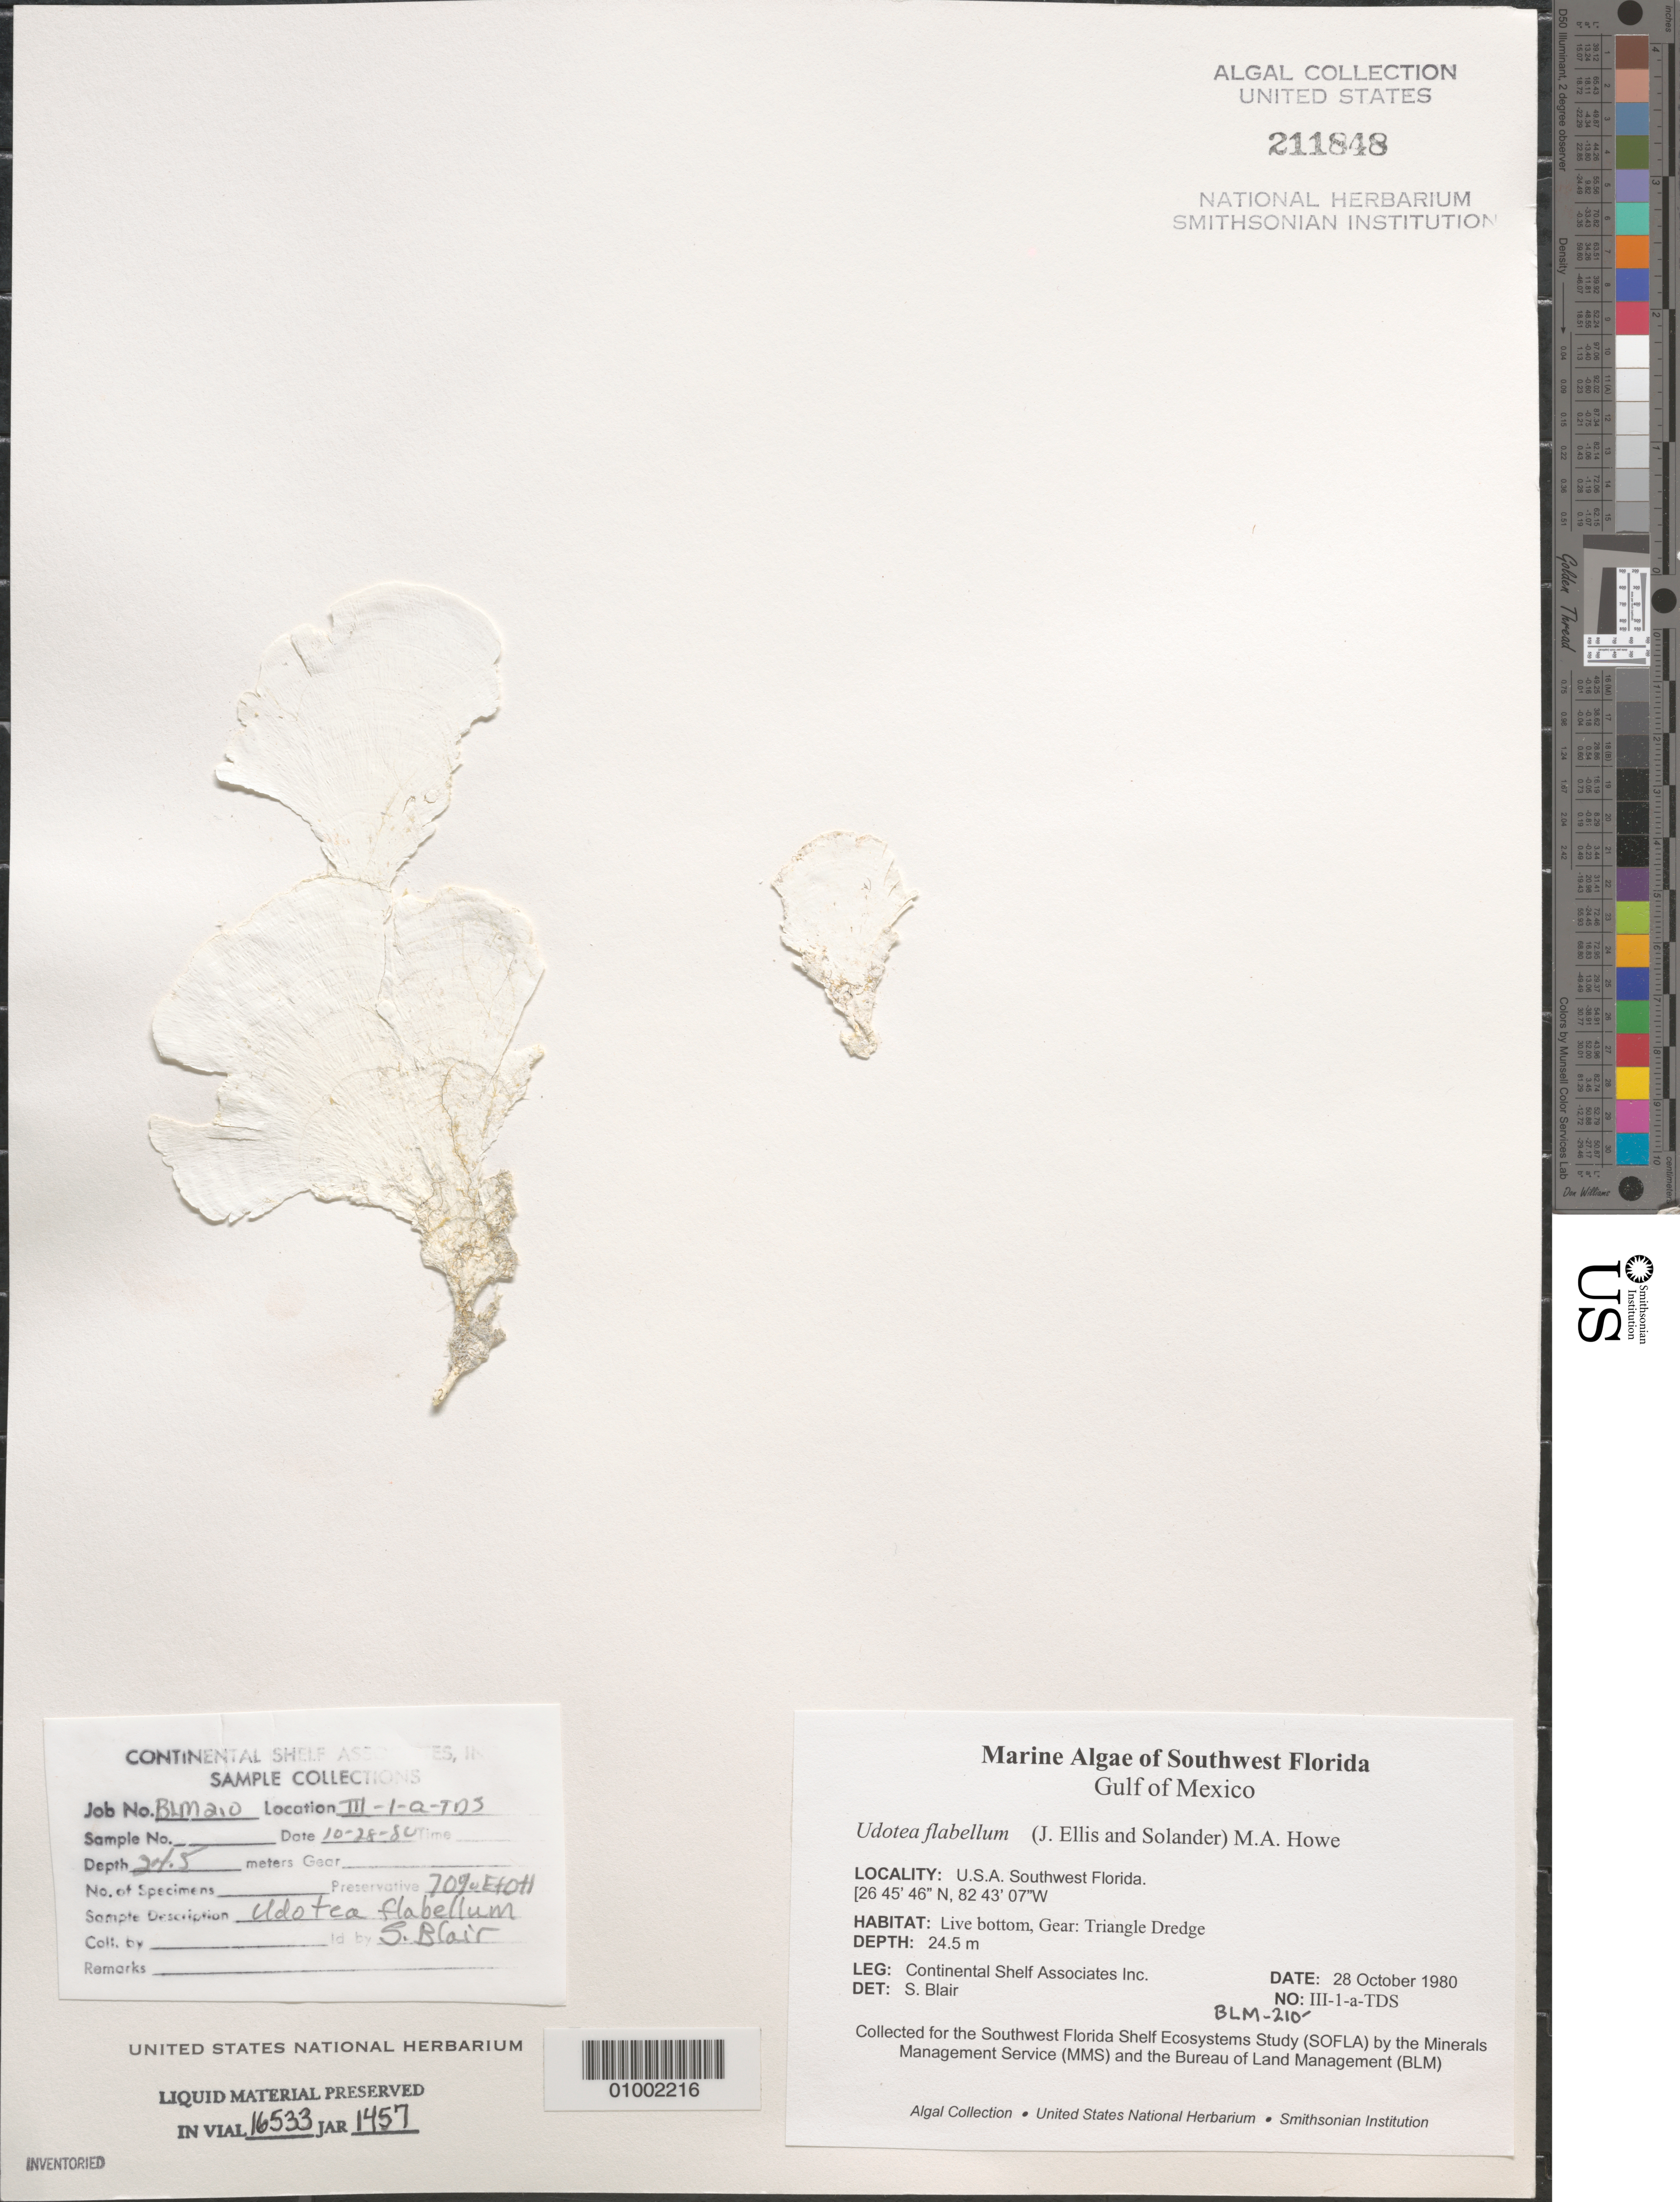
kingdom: Plantae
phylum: Chlorophyta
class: Ulvophyceae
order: Bryopsidales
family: Udoteaceae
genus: Udotea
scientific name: Udotea flabellum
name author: (J. Ellis & Sol.) M. Howe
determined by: Blair, S. M.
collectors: Continental Shelf Associates for the MMS/BLM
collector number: BLM-210-III-1-A-TDS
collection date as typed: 28 Oct 1980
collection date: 1980-10-28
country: United States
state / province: Florida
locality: Gulf of Mexico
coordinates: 26 45'46"N, 82 43'07"W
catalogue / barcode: US 211848